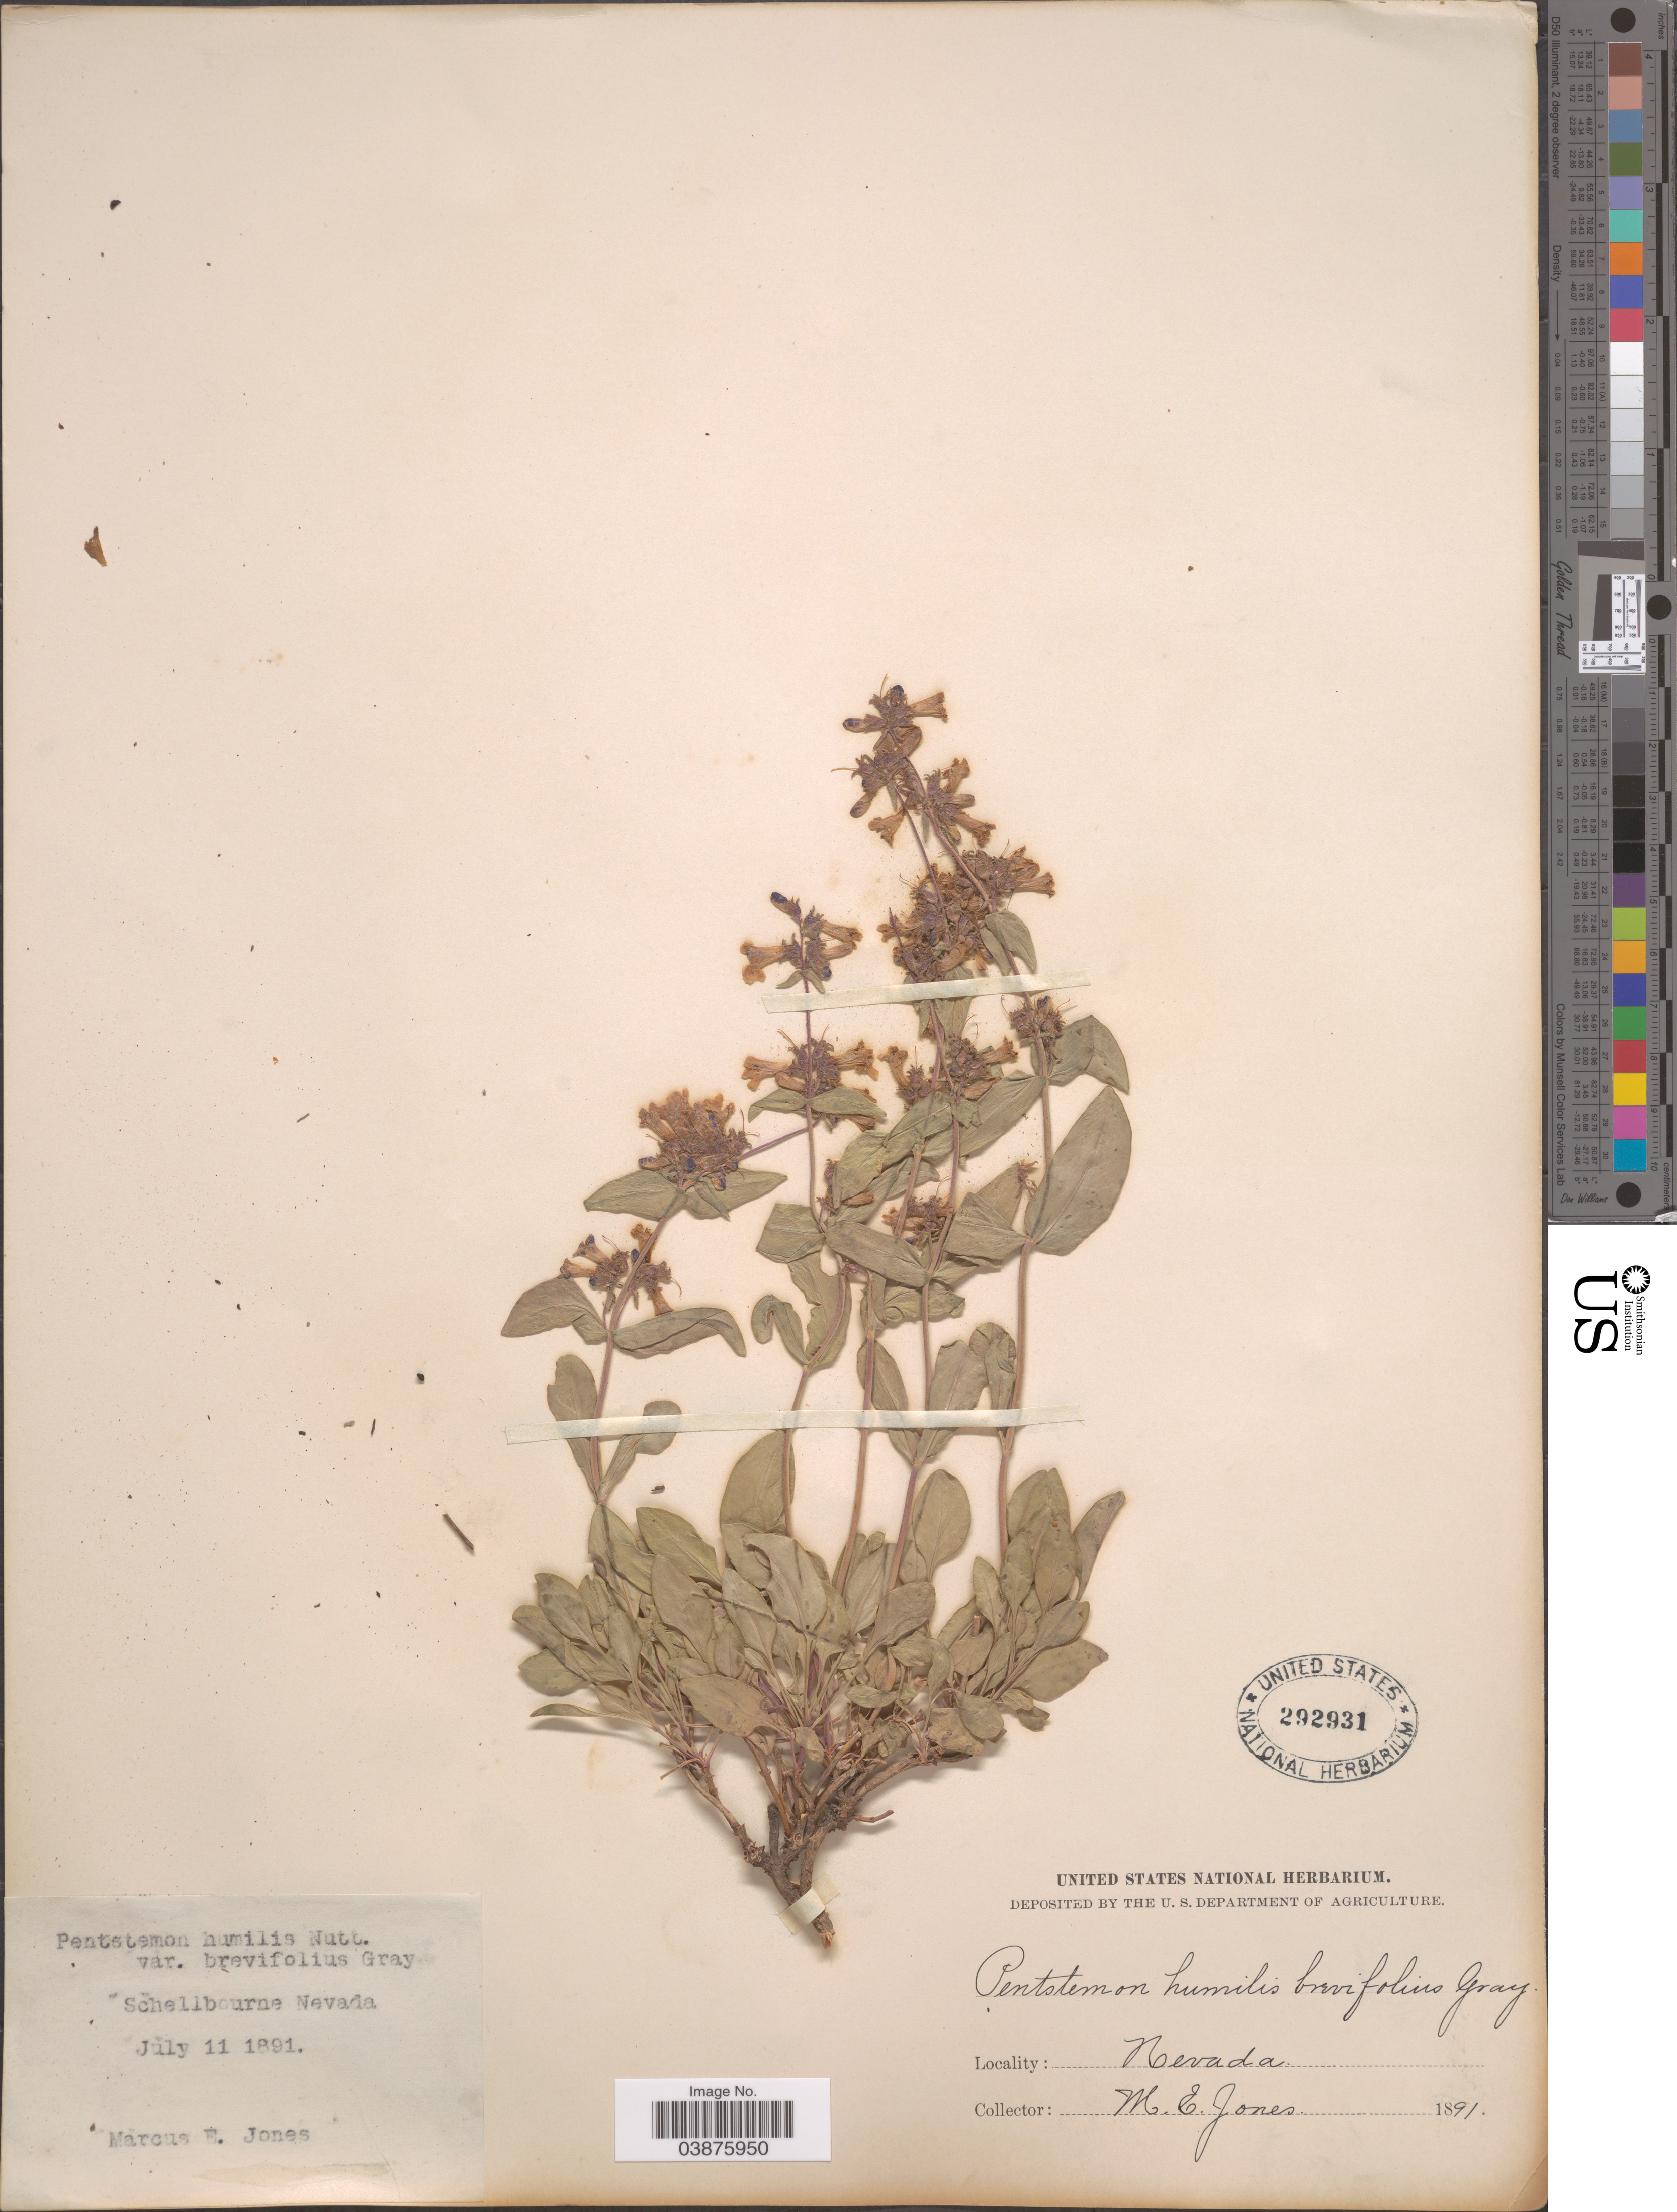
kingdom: Plantae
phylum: Tracheophyta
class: Magnoliopsida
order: Lamiales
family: Plantaginaceae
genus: Penstemon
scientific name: Penstemon humilis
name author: Nutt. ex A. Gray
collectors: M. E. Jones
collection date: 1891-07-11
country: United States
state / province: Nevada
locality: Schellbourne.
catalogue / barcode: US 292931